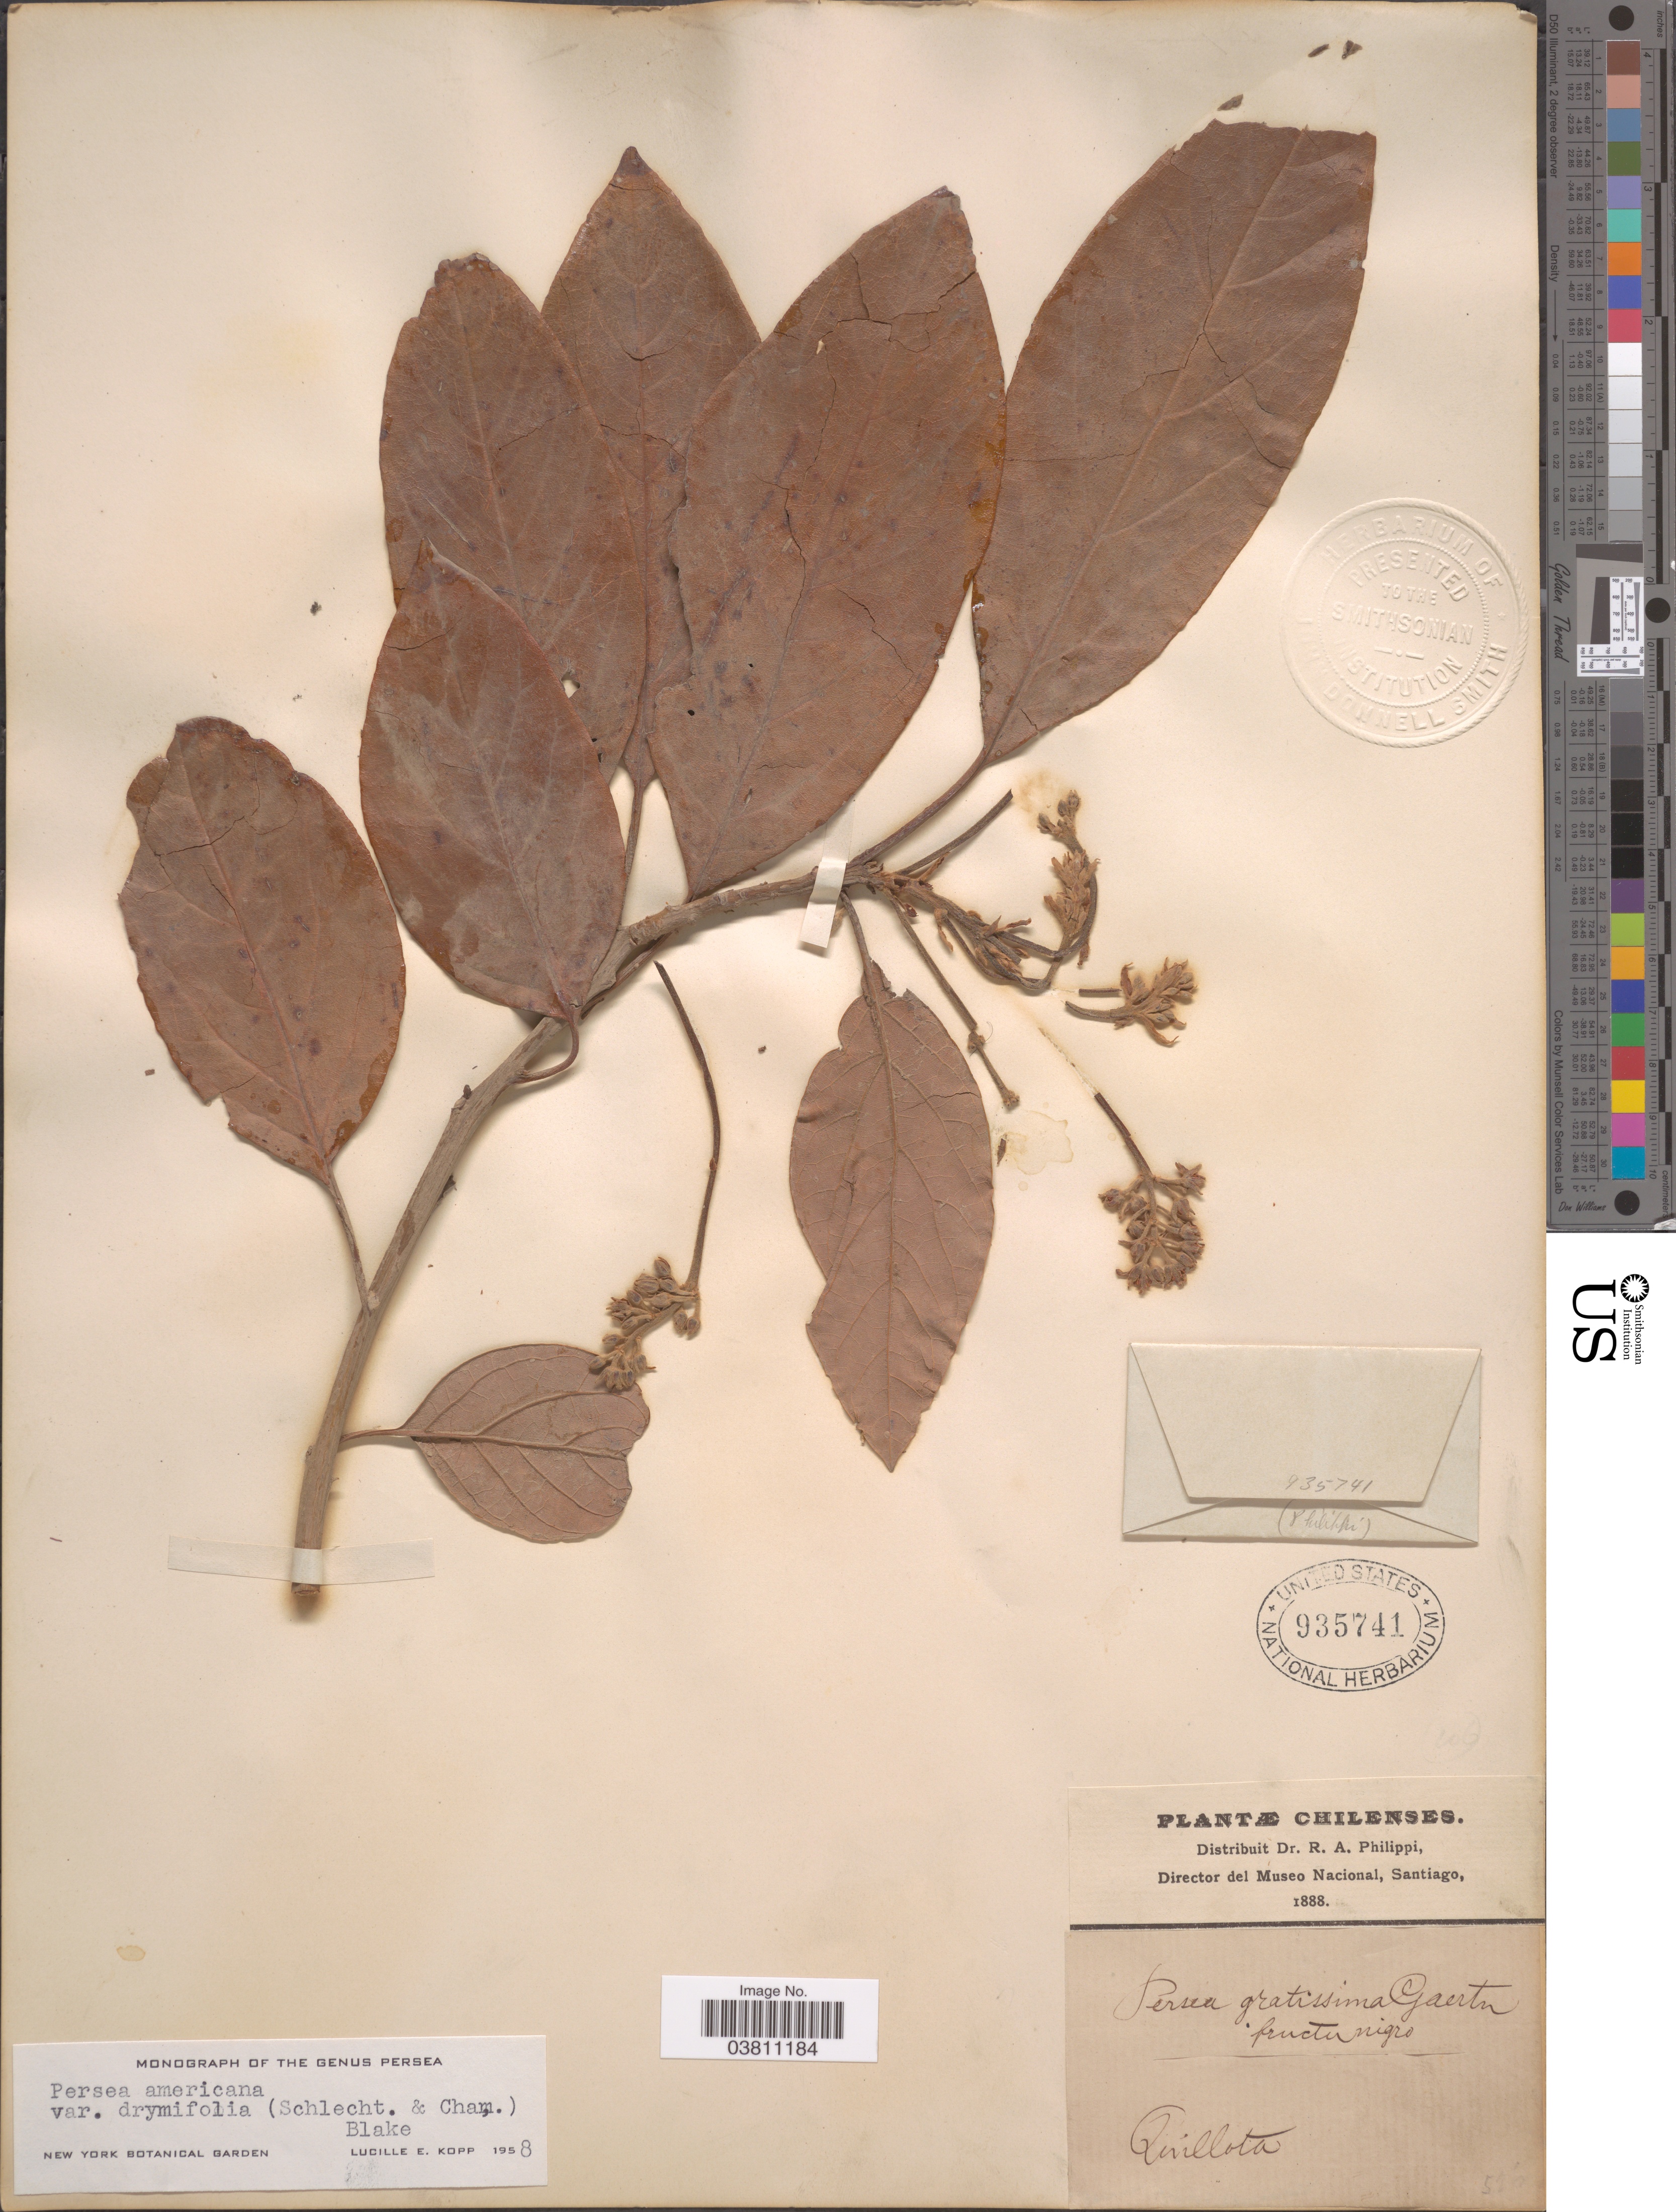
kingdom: Plantae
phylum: Tracheophyta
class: Magnoliopsida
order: Laurales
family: Lauraceae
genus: Persea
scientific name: Persea americana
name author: Mill.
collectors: ex. herb. R.A. Philippi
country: Chile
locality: Quillota.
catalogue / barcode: US 935741